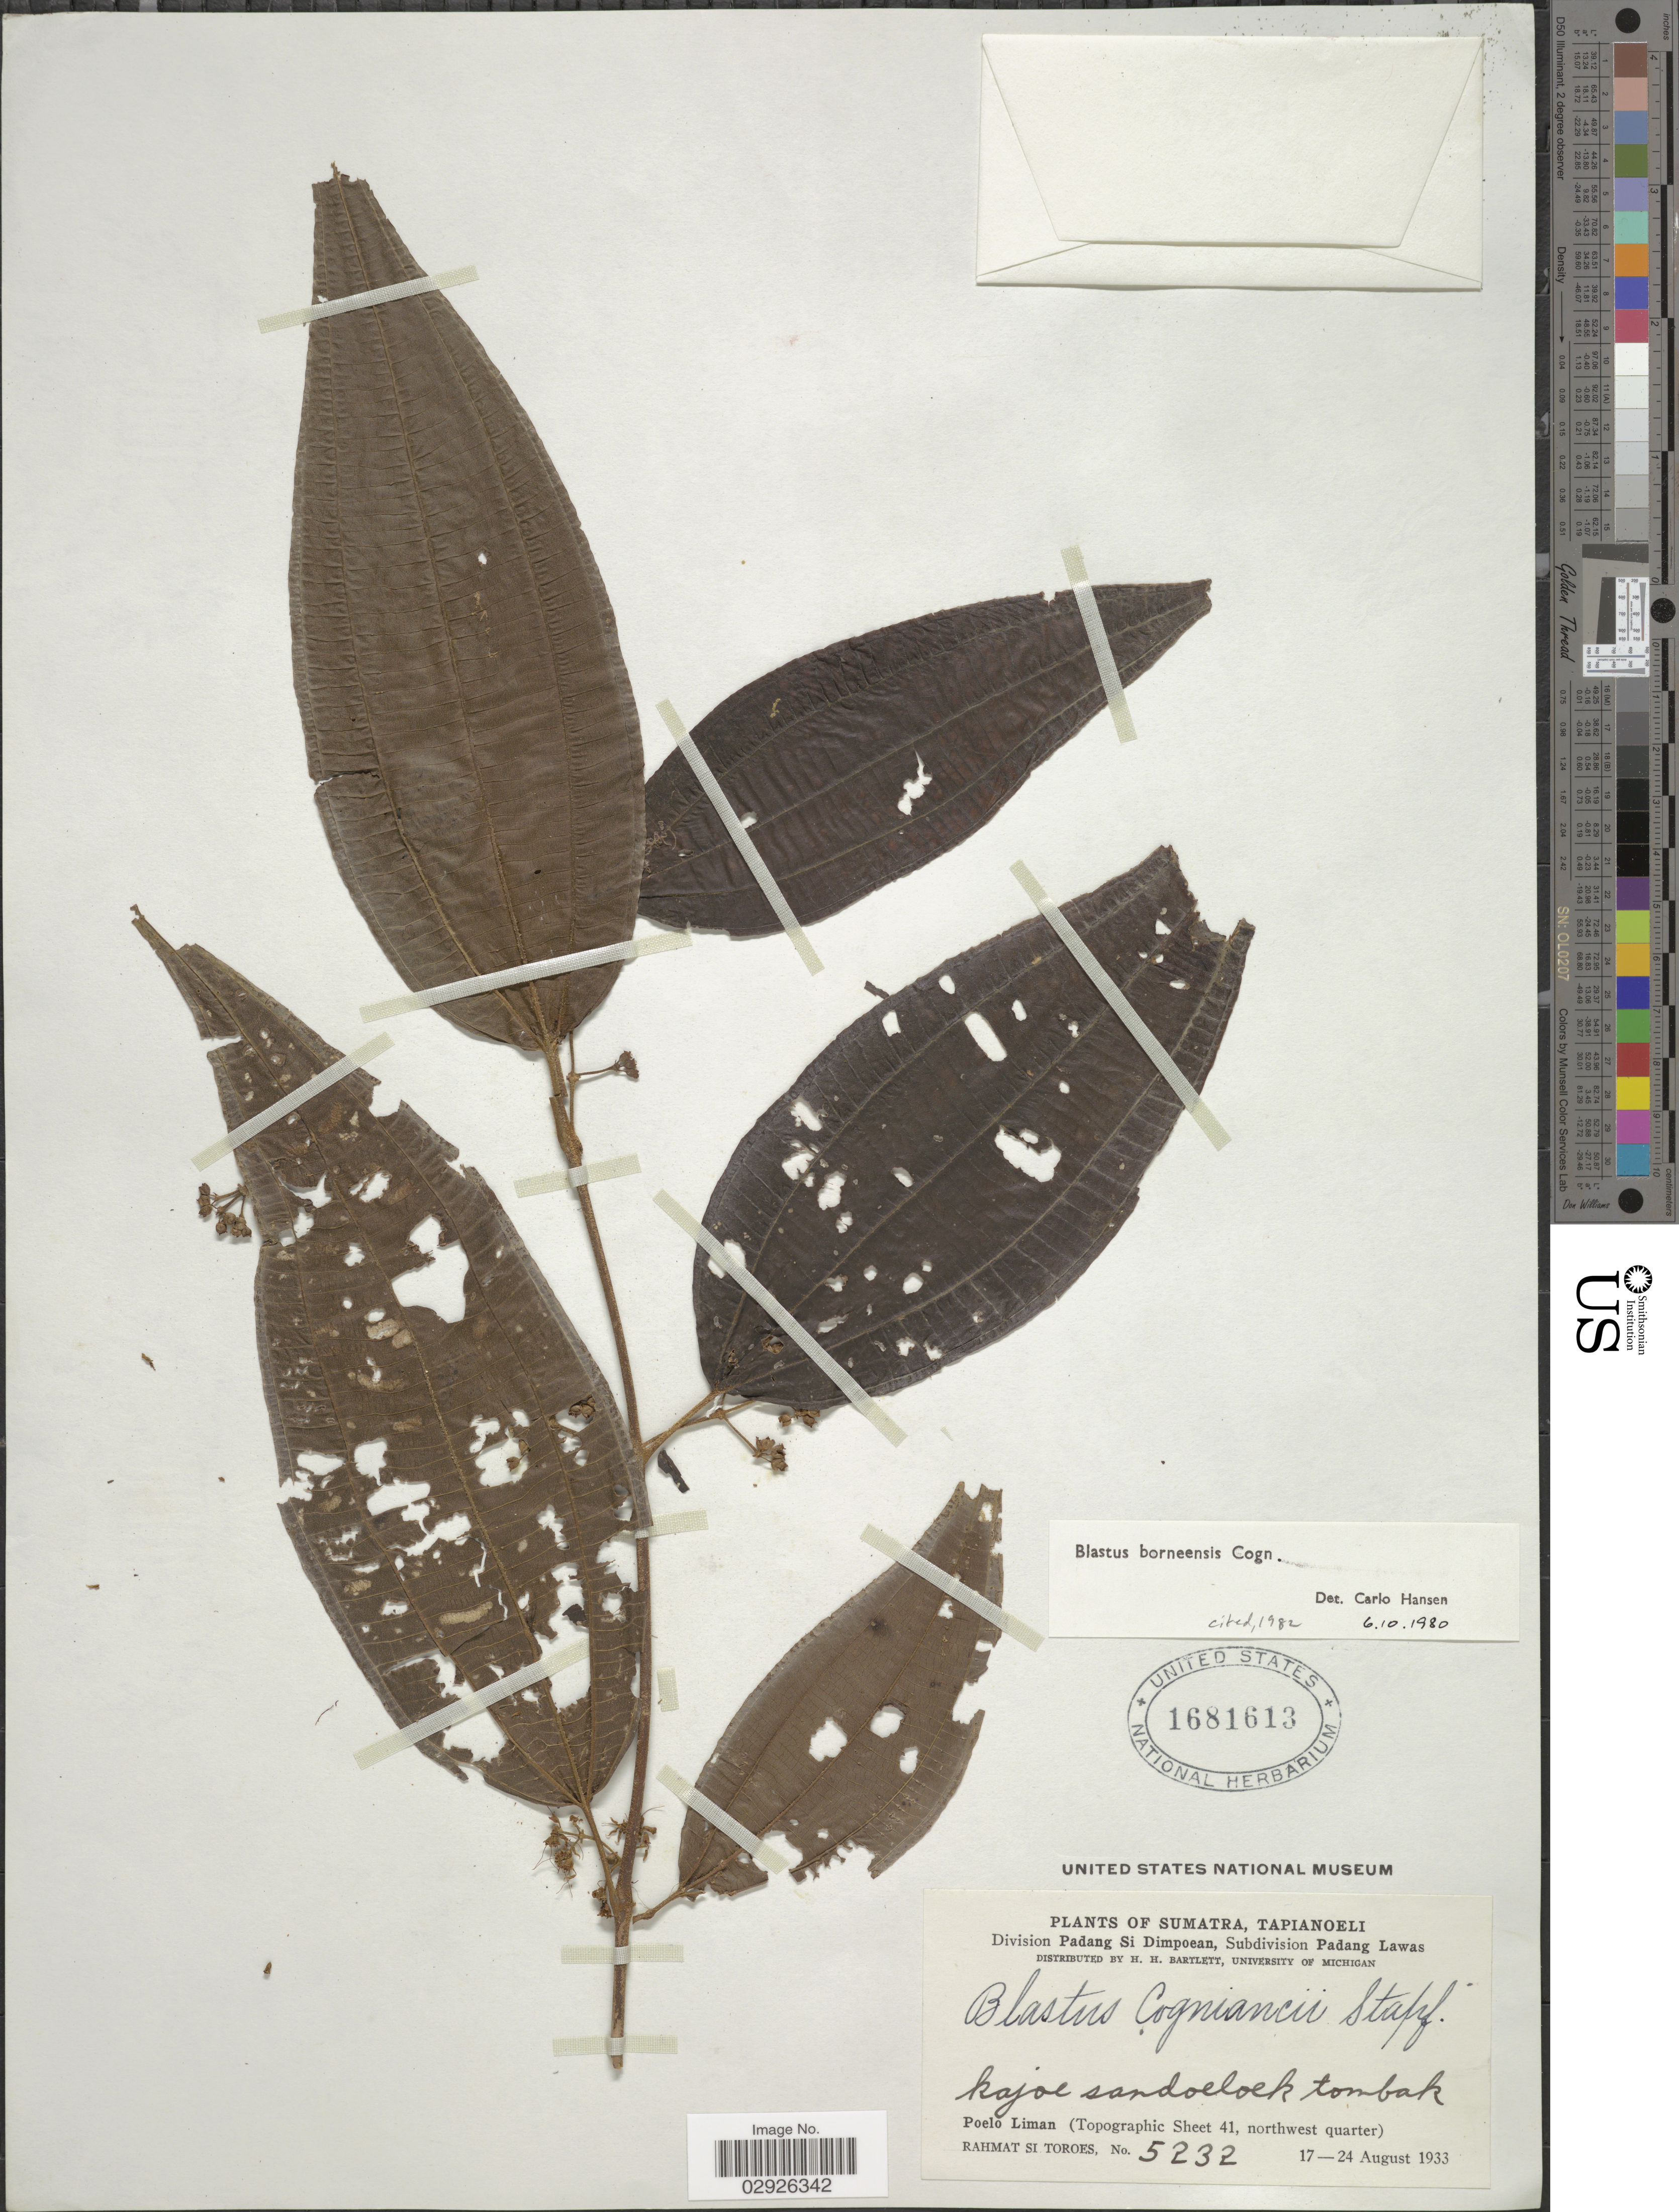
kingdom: Plantae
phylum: Tracheophyta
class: Magnoliopsida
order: Myrtales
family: Melastomataceae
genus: Blastus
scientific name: Blastus borneensis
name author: Cogn. ex Boerl.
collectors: Rahmat Si Boeea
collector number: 5232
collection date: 1933-08-17/1933-08-24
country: Indonesia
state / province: Sumatra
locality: Tapianoeli, Division Padang Si Dimpoean, Subdivision Padang Lawas, Poelo Liman (Topographic Sheet 41, northwest quarter).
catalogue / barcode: US 1681613